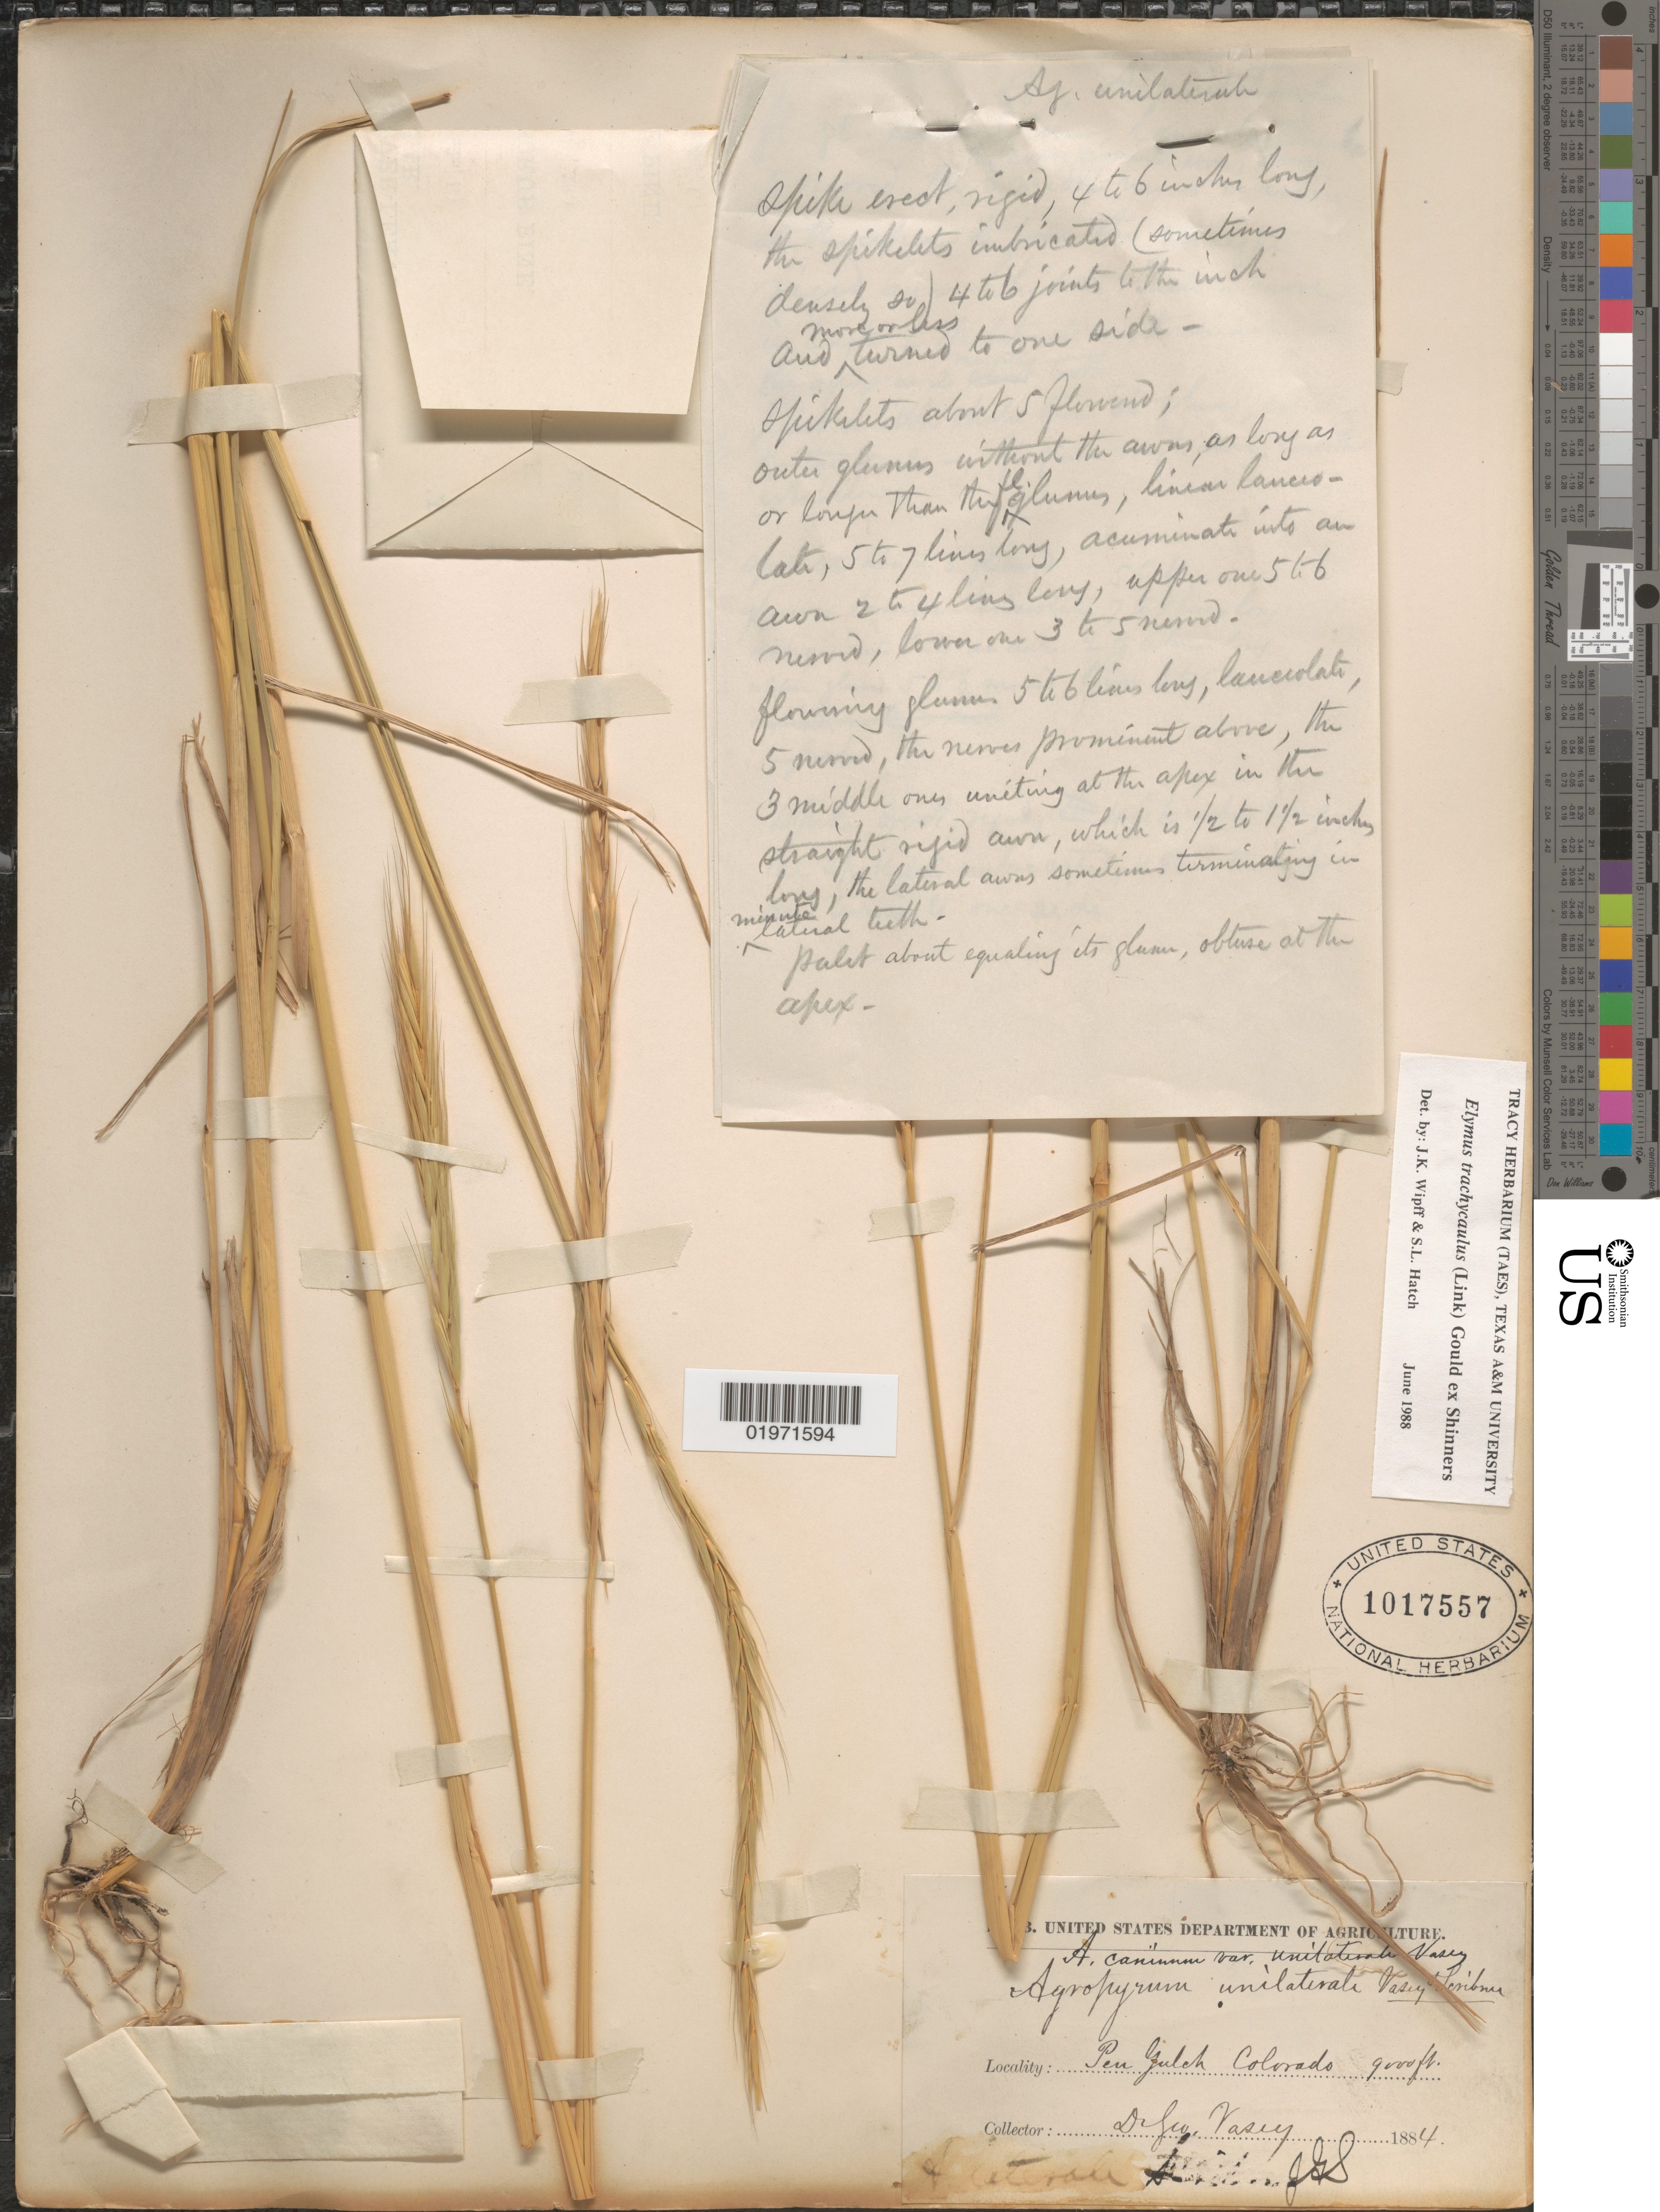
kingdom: Plantae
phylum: Tracheophyta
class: Liliopsida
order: Poales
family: Poaceae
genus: Elymus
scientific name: Elymus trachycaulus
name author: (Link) Gould ex Shinners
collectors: G. Vasey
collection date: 1884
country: United States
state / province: Colorado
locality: Pen Gulch.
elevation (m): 2743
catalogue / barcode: US 1017557